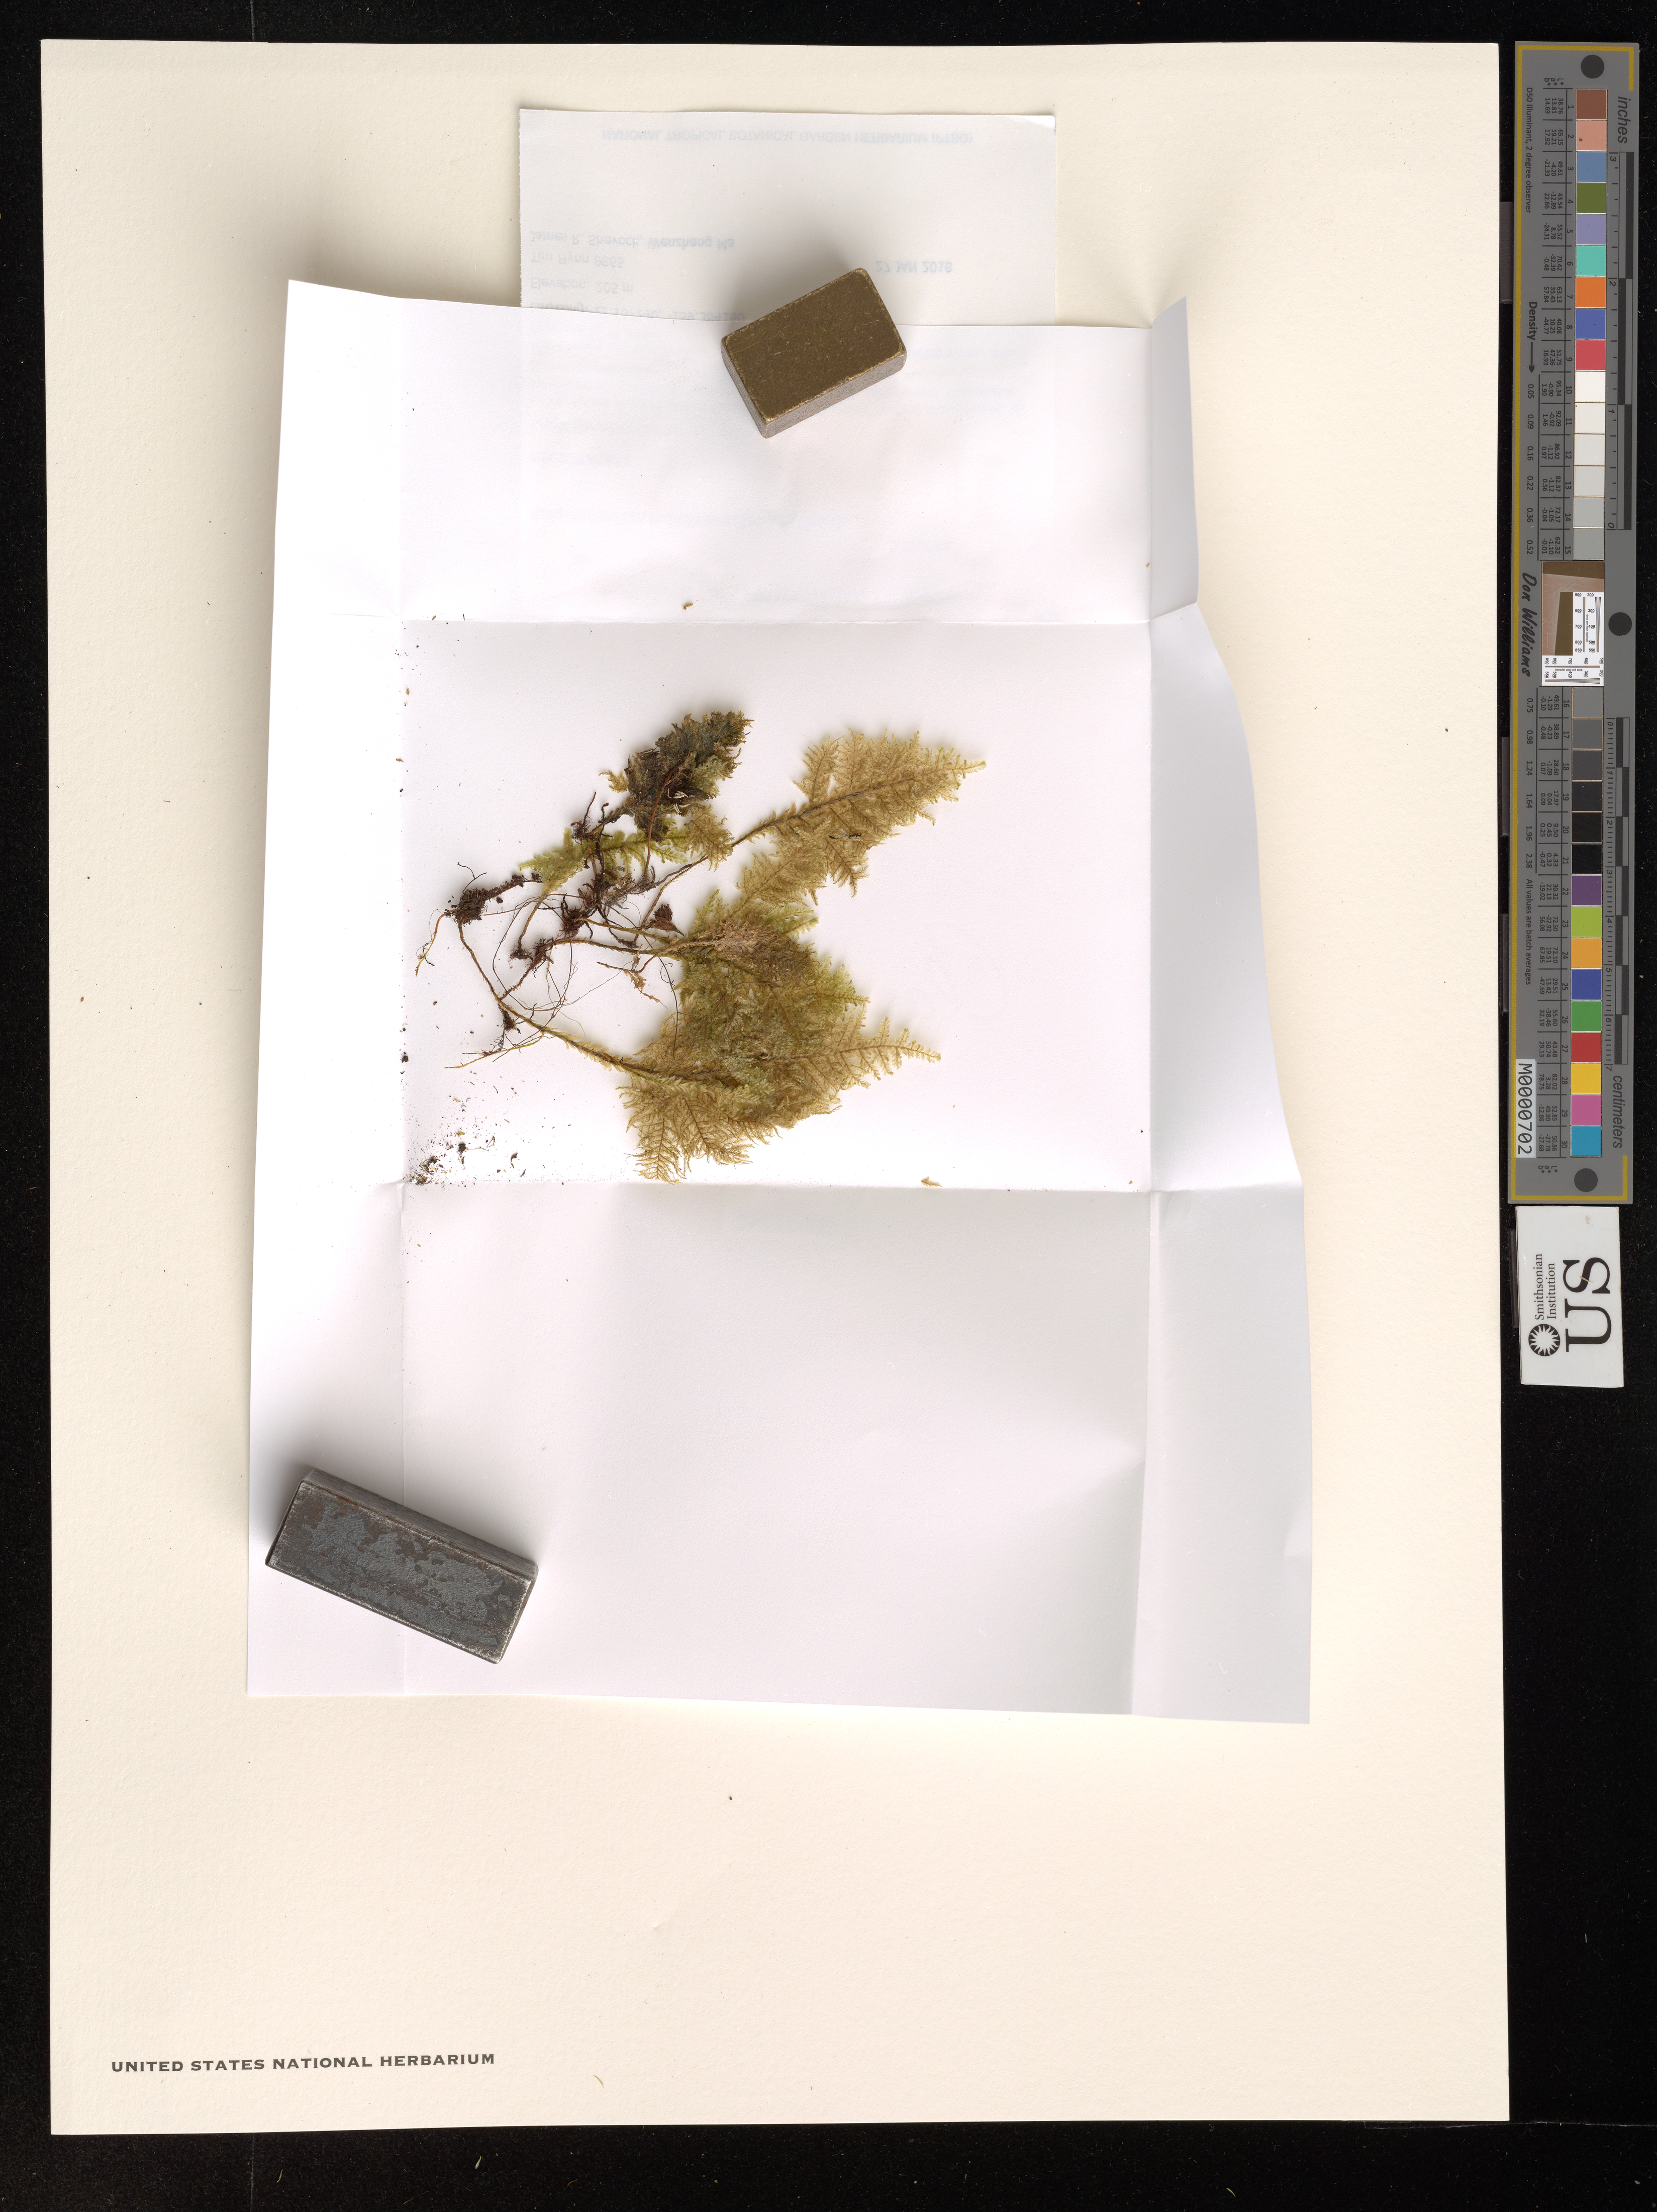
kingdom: Plantae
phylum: Bryophyta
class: Bryopsida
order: Hypnales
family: Neckeraceae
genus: Homaliodendron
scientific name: Homaliodendron flabellatum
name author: (Sm.) M. Fleisch.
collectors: T. Flynn, J. R. Shevock & M. Wenzhang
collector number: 8865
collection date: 2018-01-27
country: United States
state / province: Hawaii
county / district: Kauai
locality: The Hawaiian Islands. Kauai Kawaihau District. Kealia Forest Reserve. Along Kapahi Stream.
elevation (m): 205